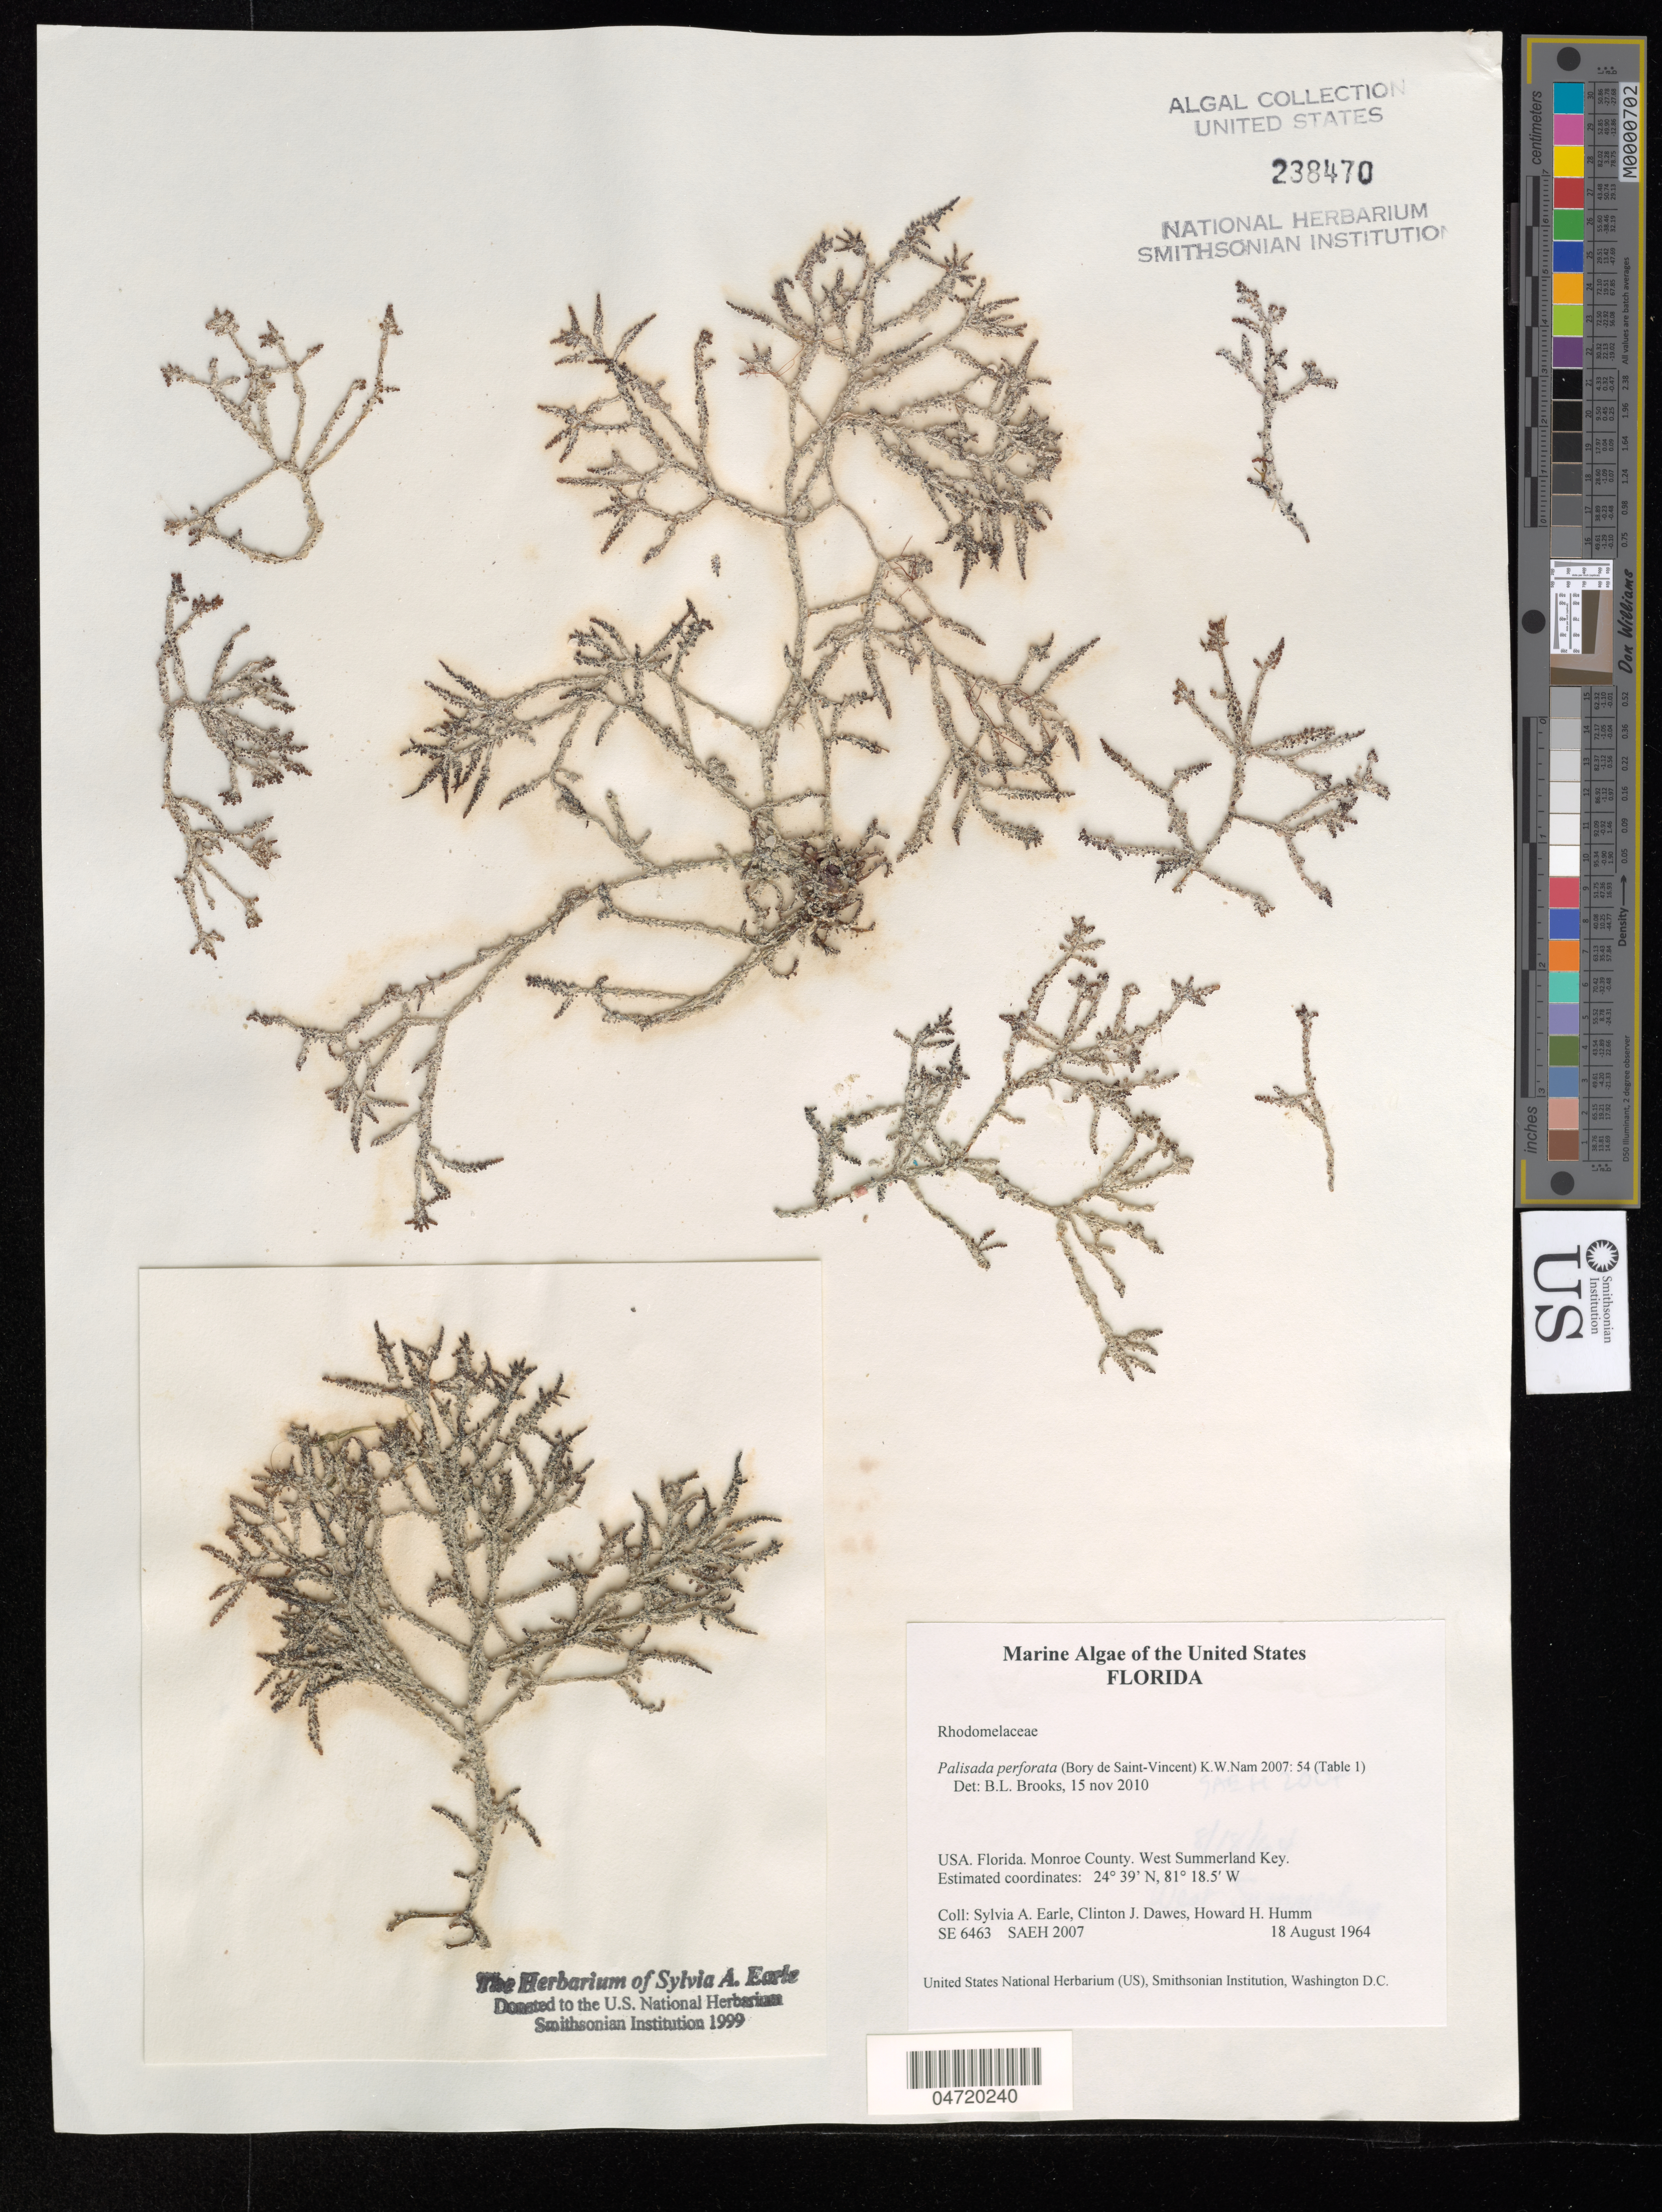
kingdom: Plantae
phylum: Rhodophyta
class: Florideophyceae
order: Ceramiales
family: Rhodomelaceae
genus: Palisada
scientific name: Palisada perforata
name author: (Bory) K.W. Nam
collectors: S. A. Earle, C. Dawes & H. Humm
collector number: SE6463/SAEH2007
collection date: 1964-08-18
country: United States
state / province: Florida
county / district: Monroe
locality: Monroe County. West Summerland Key.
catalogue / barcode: US 238470